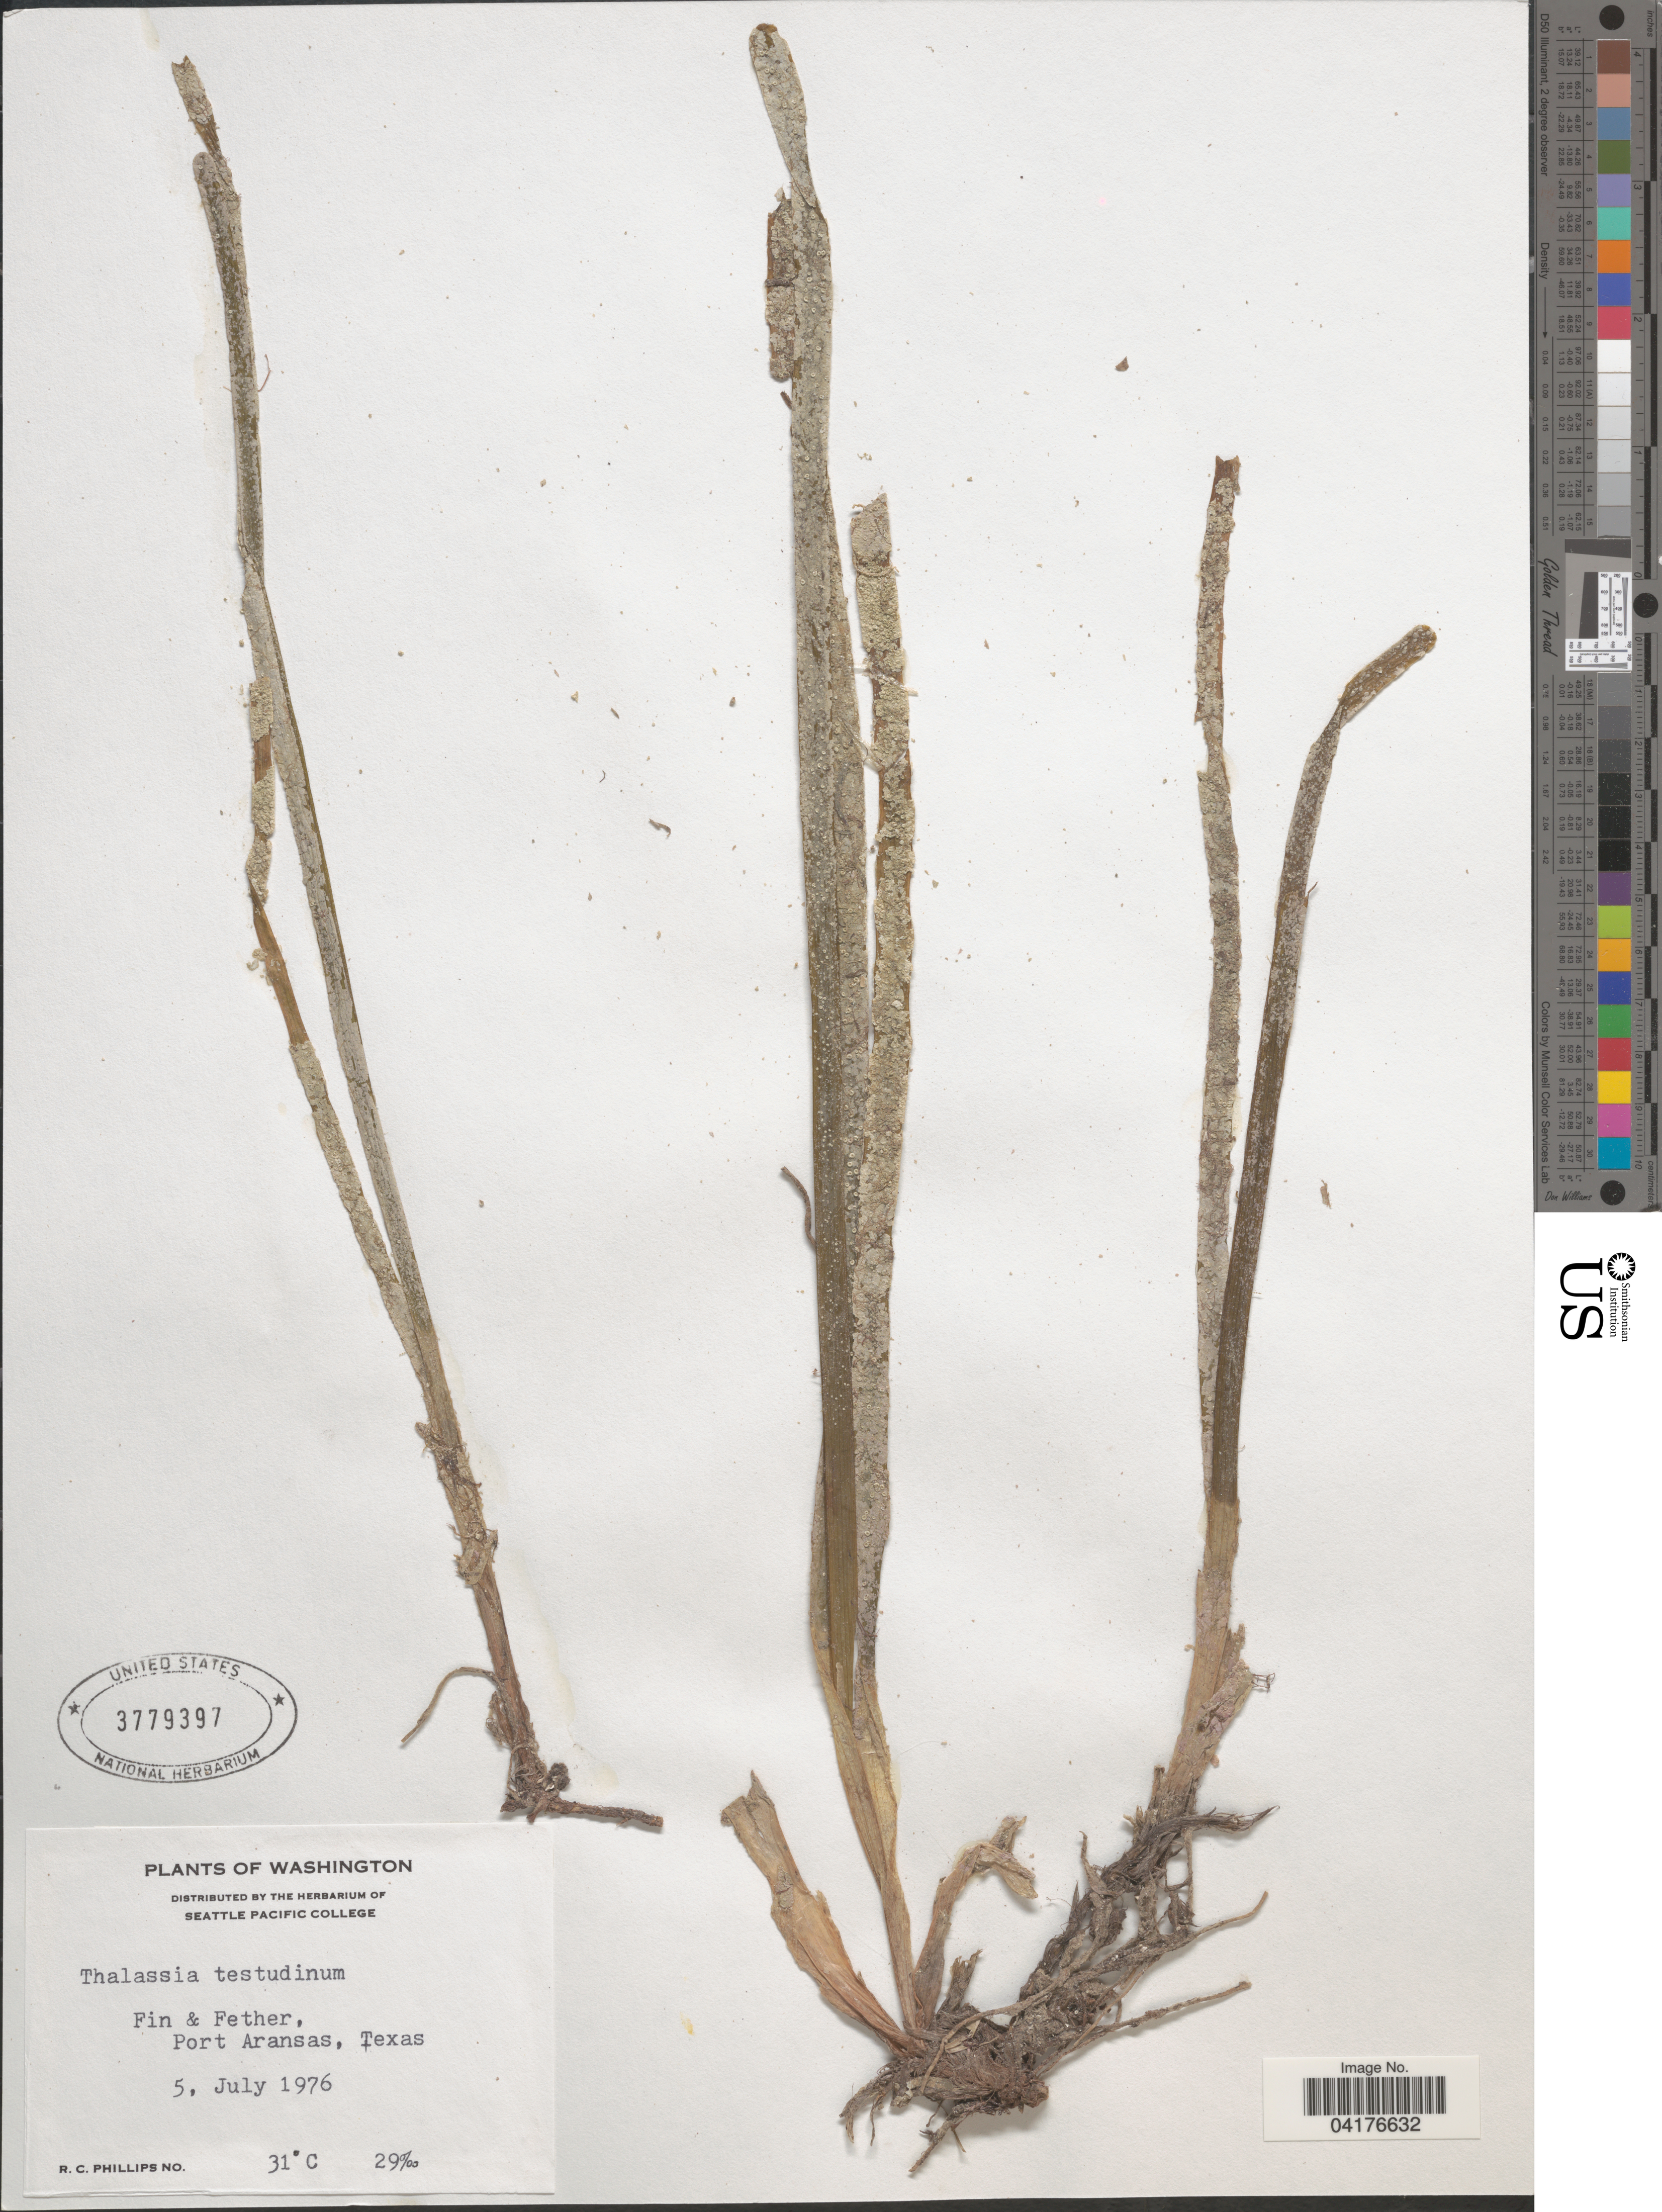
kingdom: Plantae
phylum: Tracheophyta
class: Liliopsida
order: Alismatales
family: Hydrocharitaceae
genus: Thalassia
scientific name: Thalassia testudinum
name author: Banks & Sol. ex K.D. Koenig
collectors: R. C. Phillips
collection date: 1976-07-05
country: United States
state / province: Texas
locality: Fin & Fether, Port Aransas.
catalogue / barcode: US 3779397